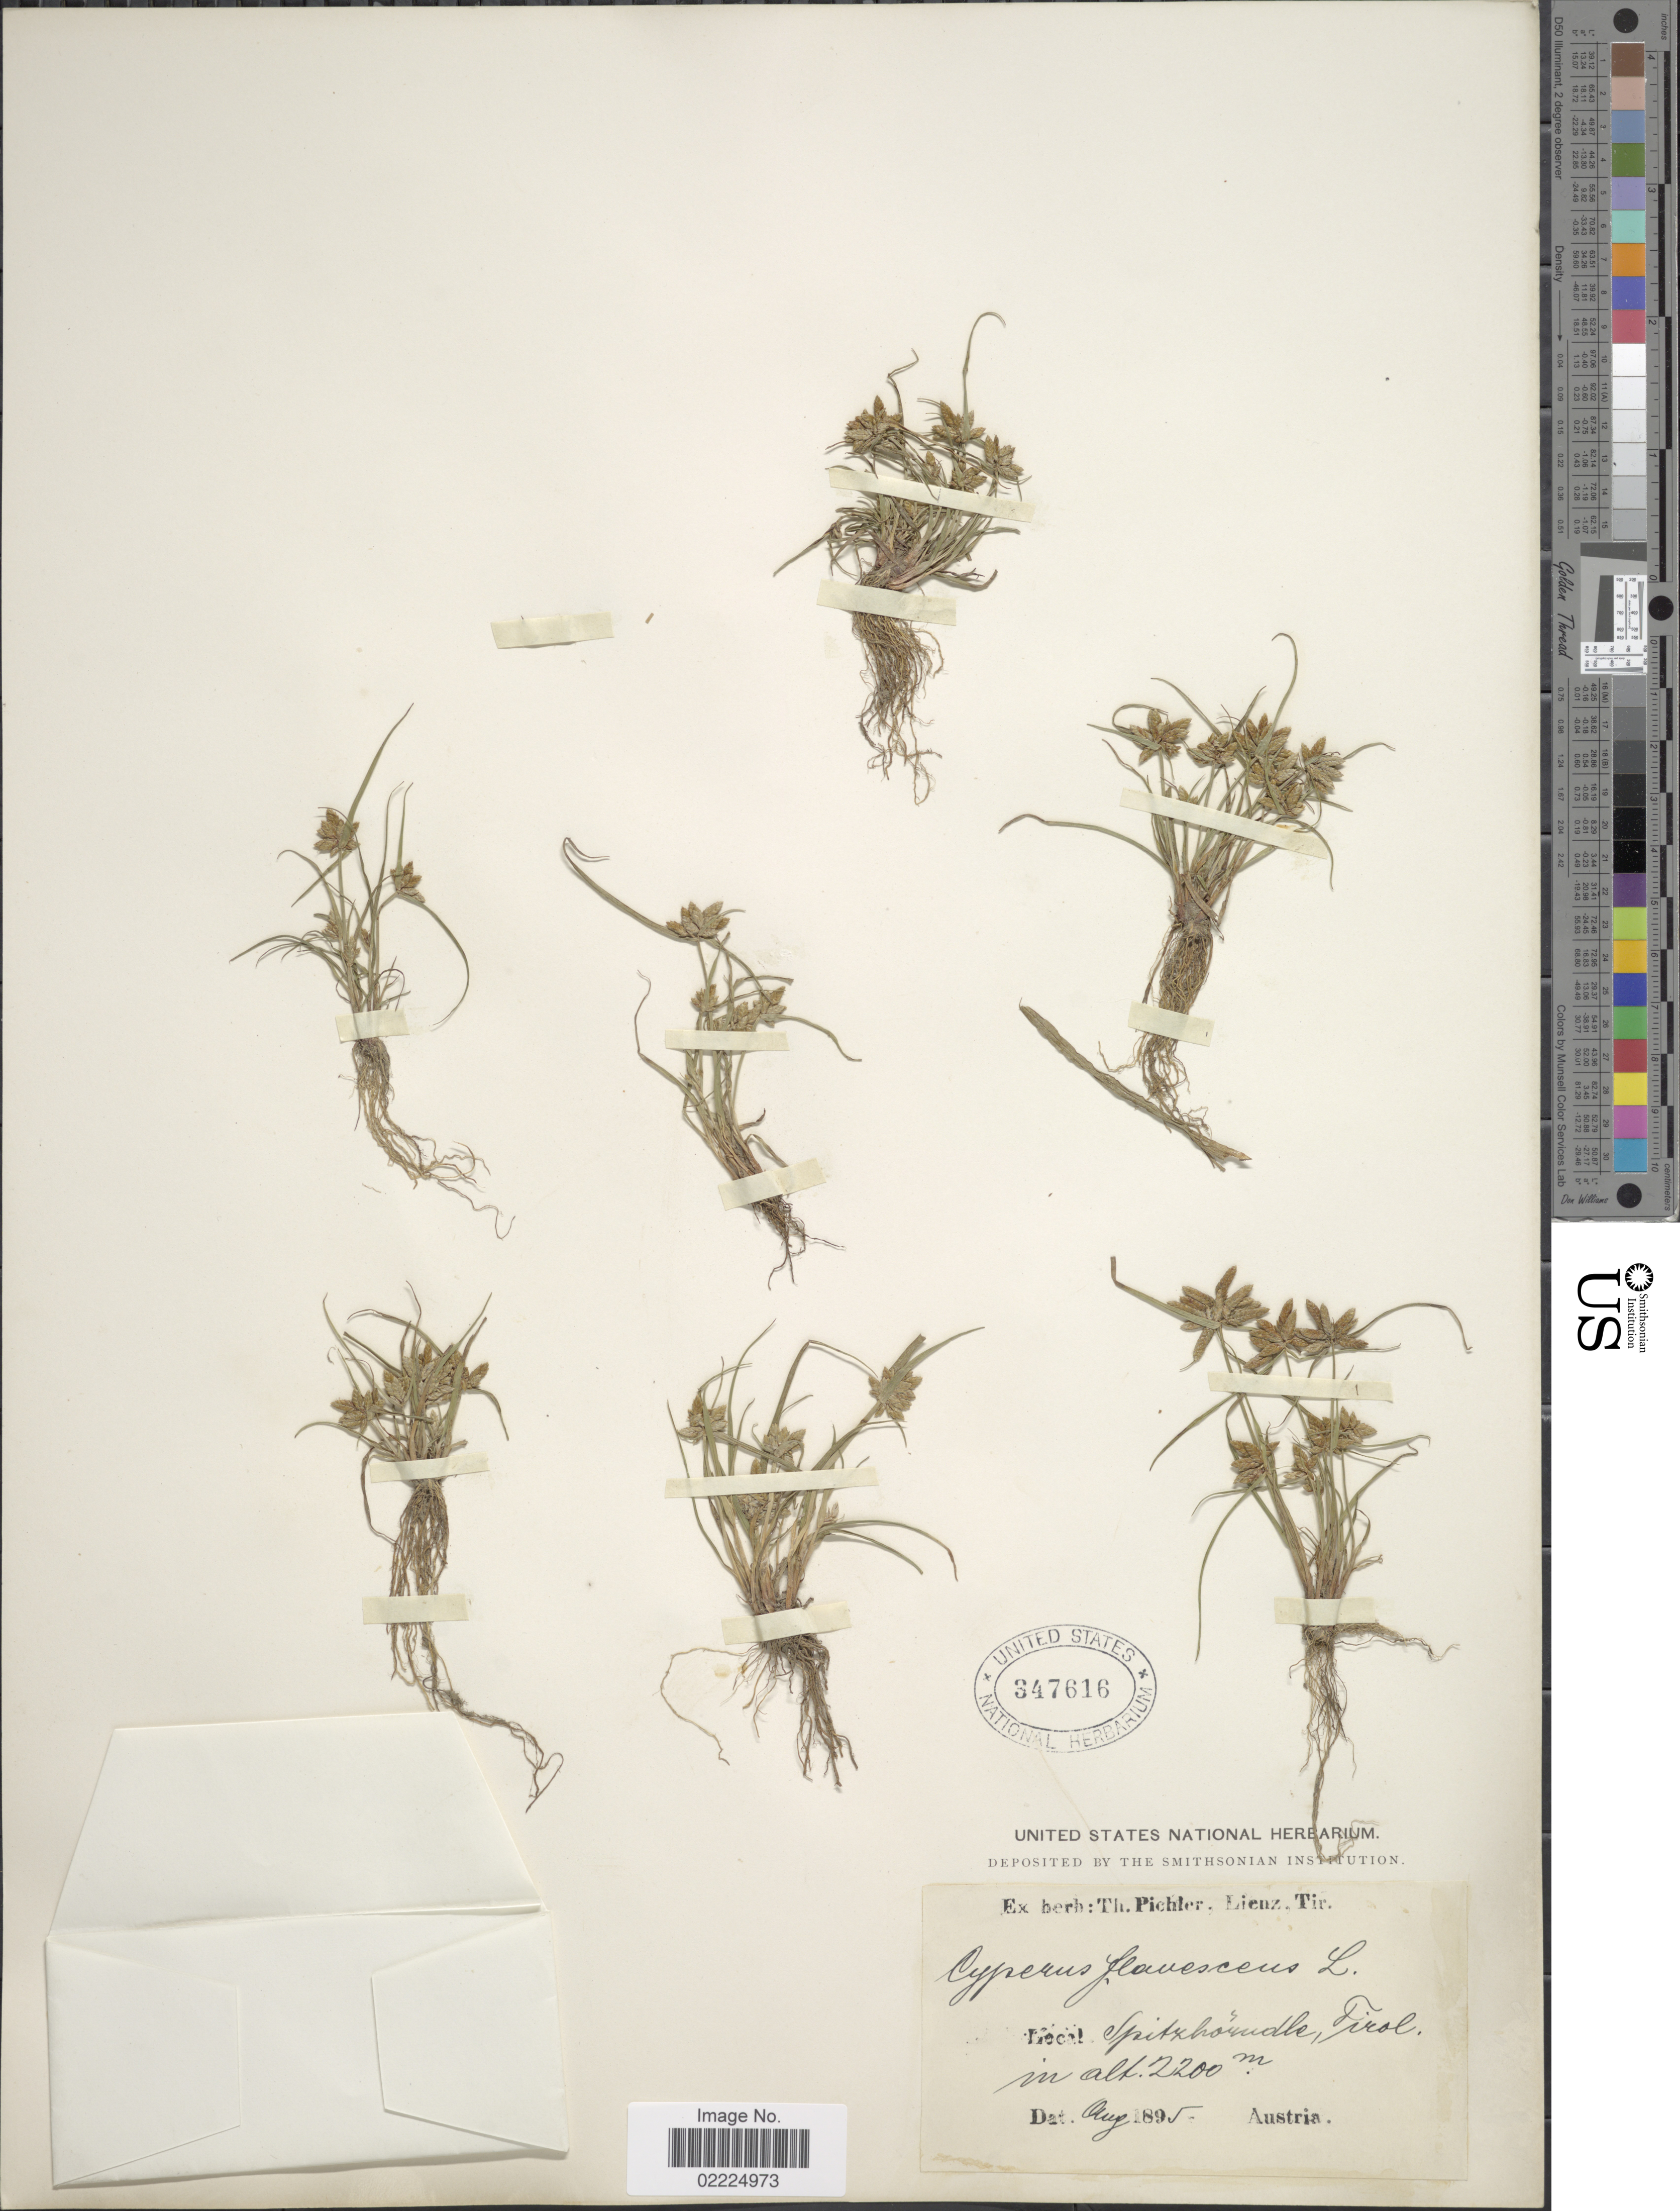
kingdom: Plantae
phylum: Tracheophyta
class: Liliopsida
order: Poales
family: Cyperaceae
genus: Cyperus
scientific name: Cyperus flavescens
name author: L.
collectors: ex herb. T. Pichler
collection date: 1895-08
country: Austria / Italy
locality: Spitzhörndle, Tirol [interpreted]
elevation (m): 2200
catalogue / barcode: US 347616